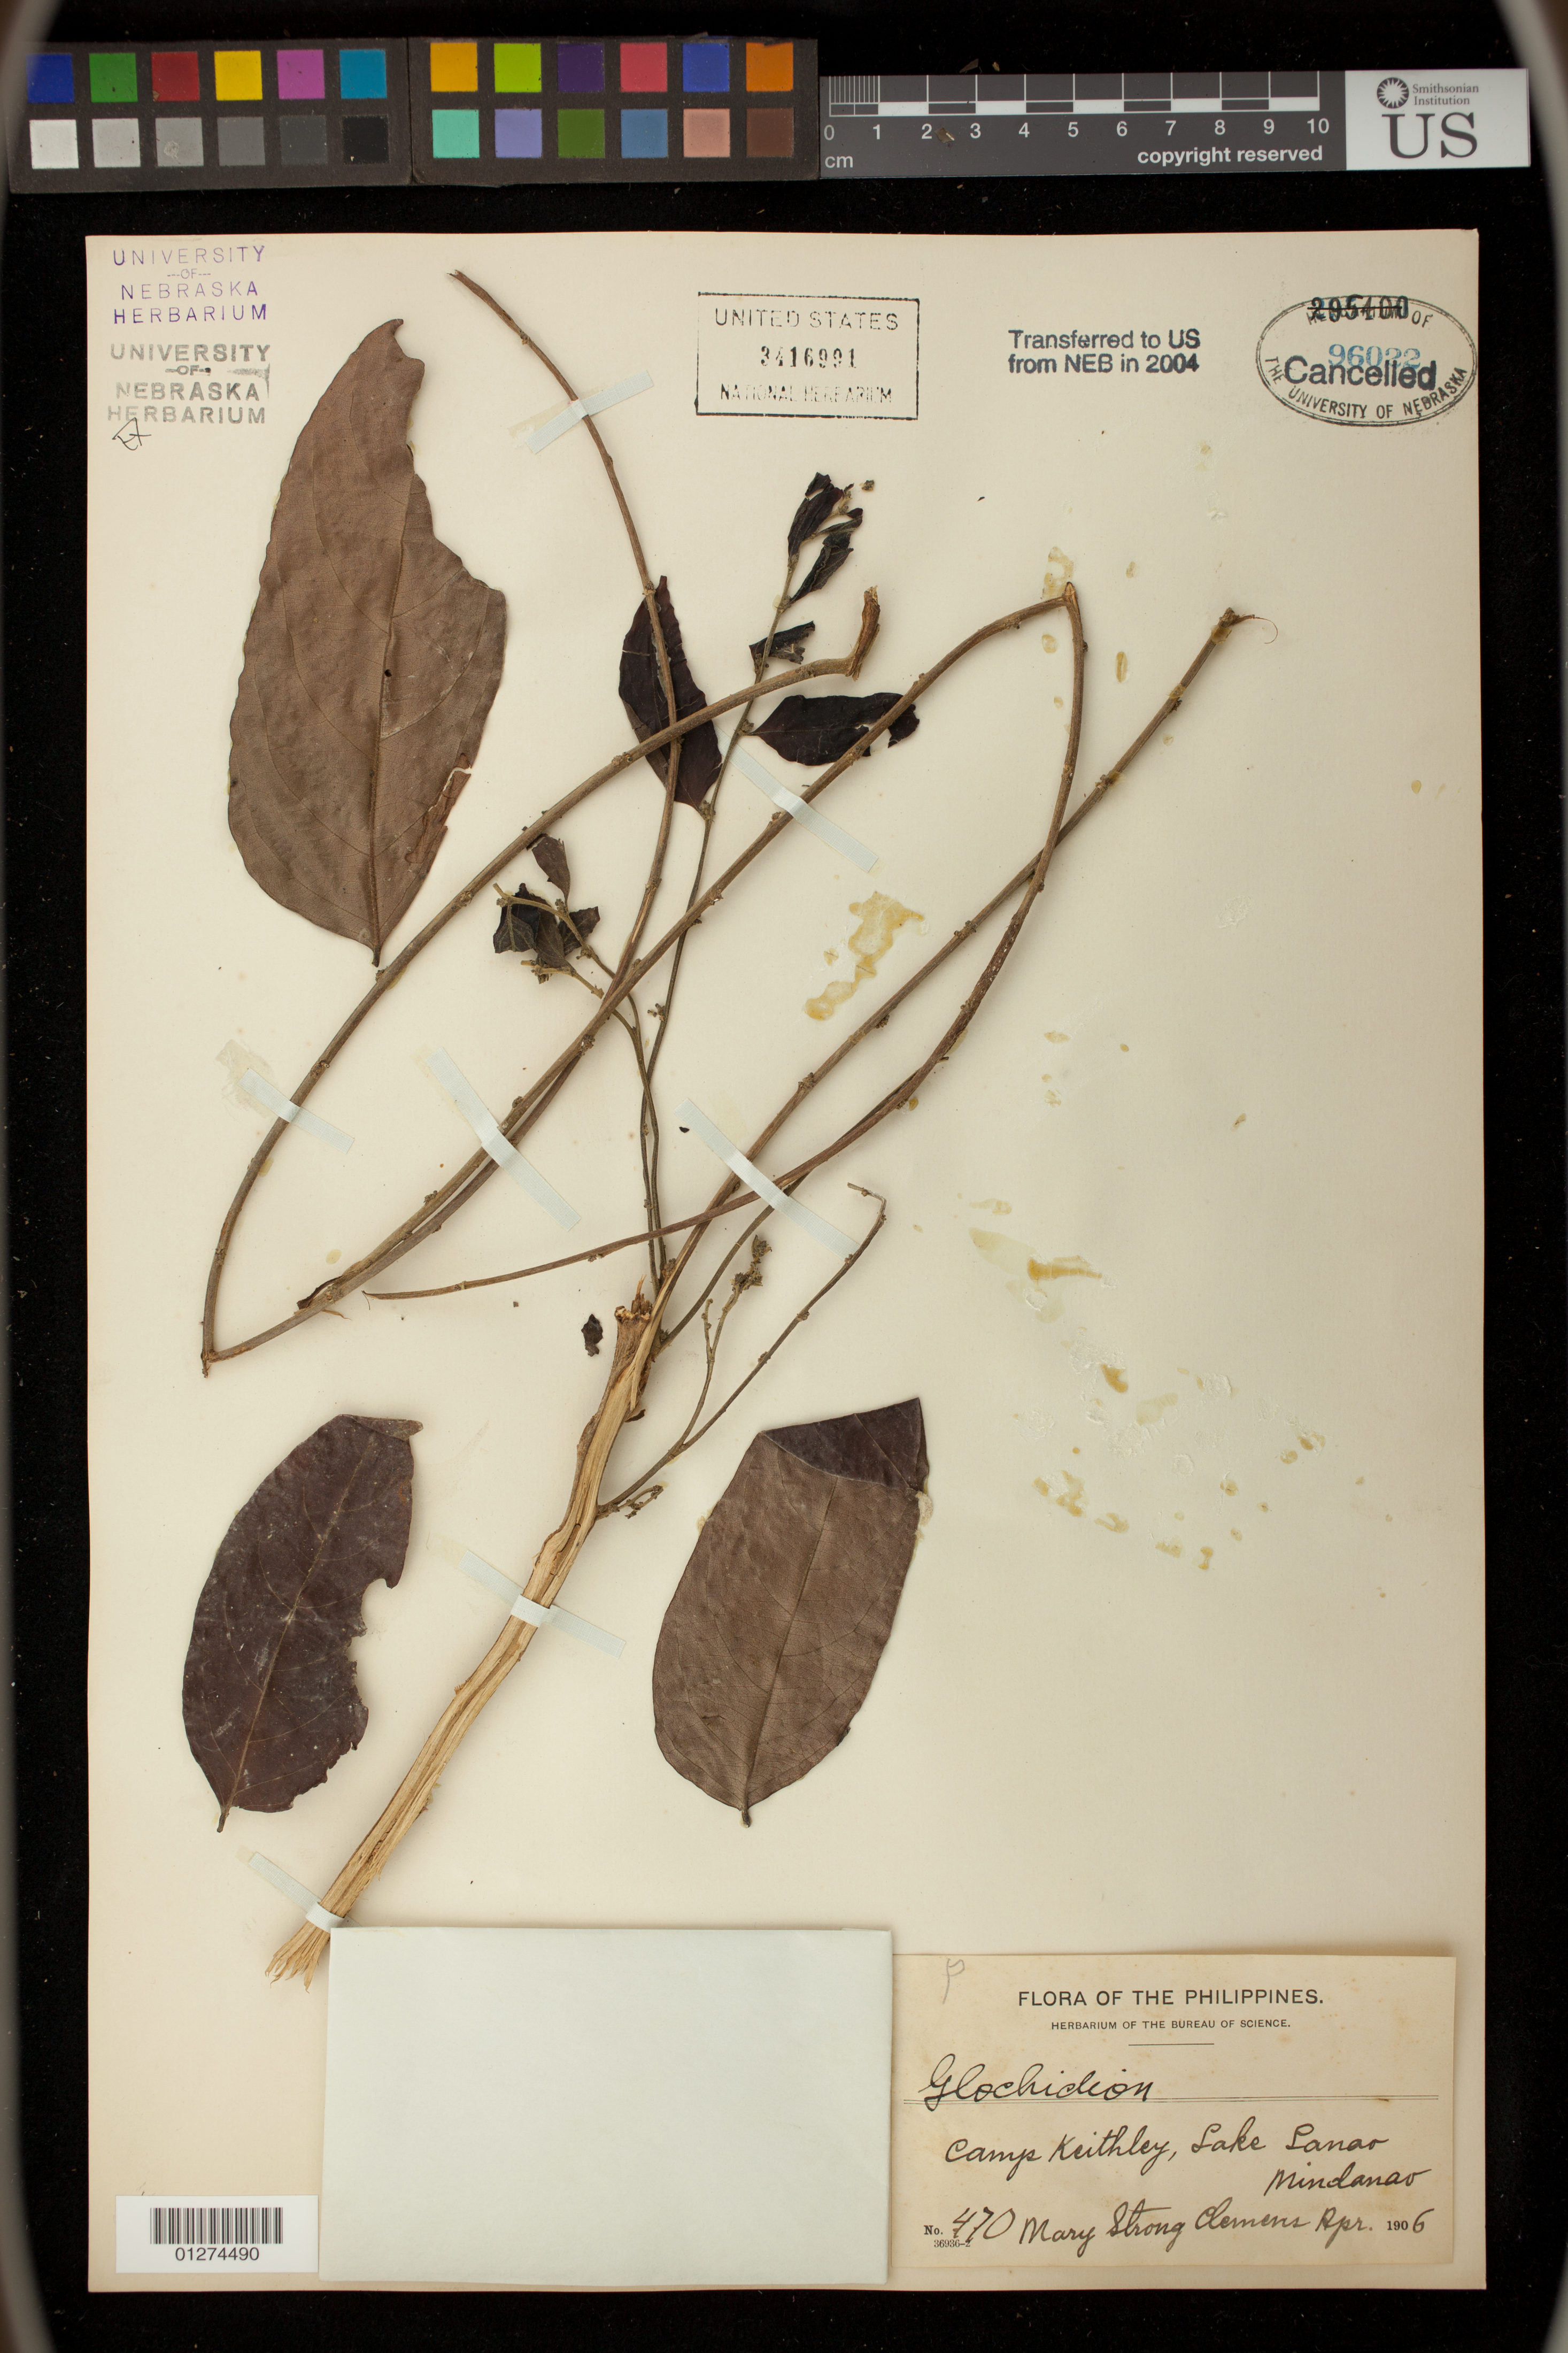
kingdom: Plantae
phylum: Tracheophyta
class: Magnoliopsida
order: Malpighiales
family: Phyllanthaceae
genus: Glochidion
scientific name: Glochidion sp.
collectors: M. S. Clemens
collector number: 470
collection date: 1906-04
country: Philippines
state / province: Muslim Mindanao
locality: Camp Keithley, Lake Lanao, Mindanao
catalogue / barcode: US 3416991